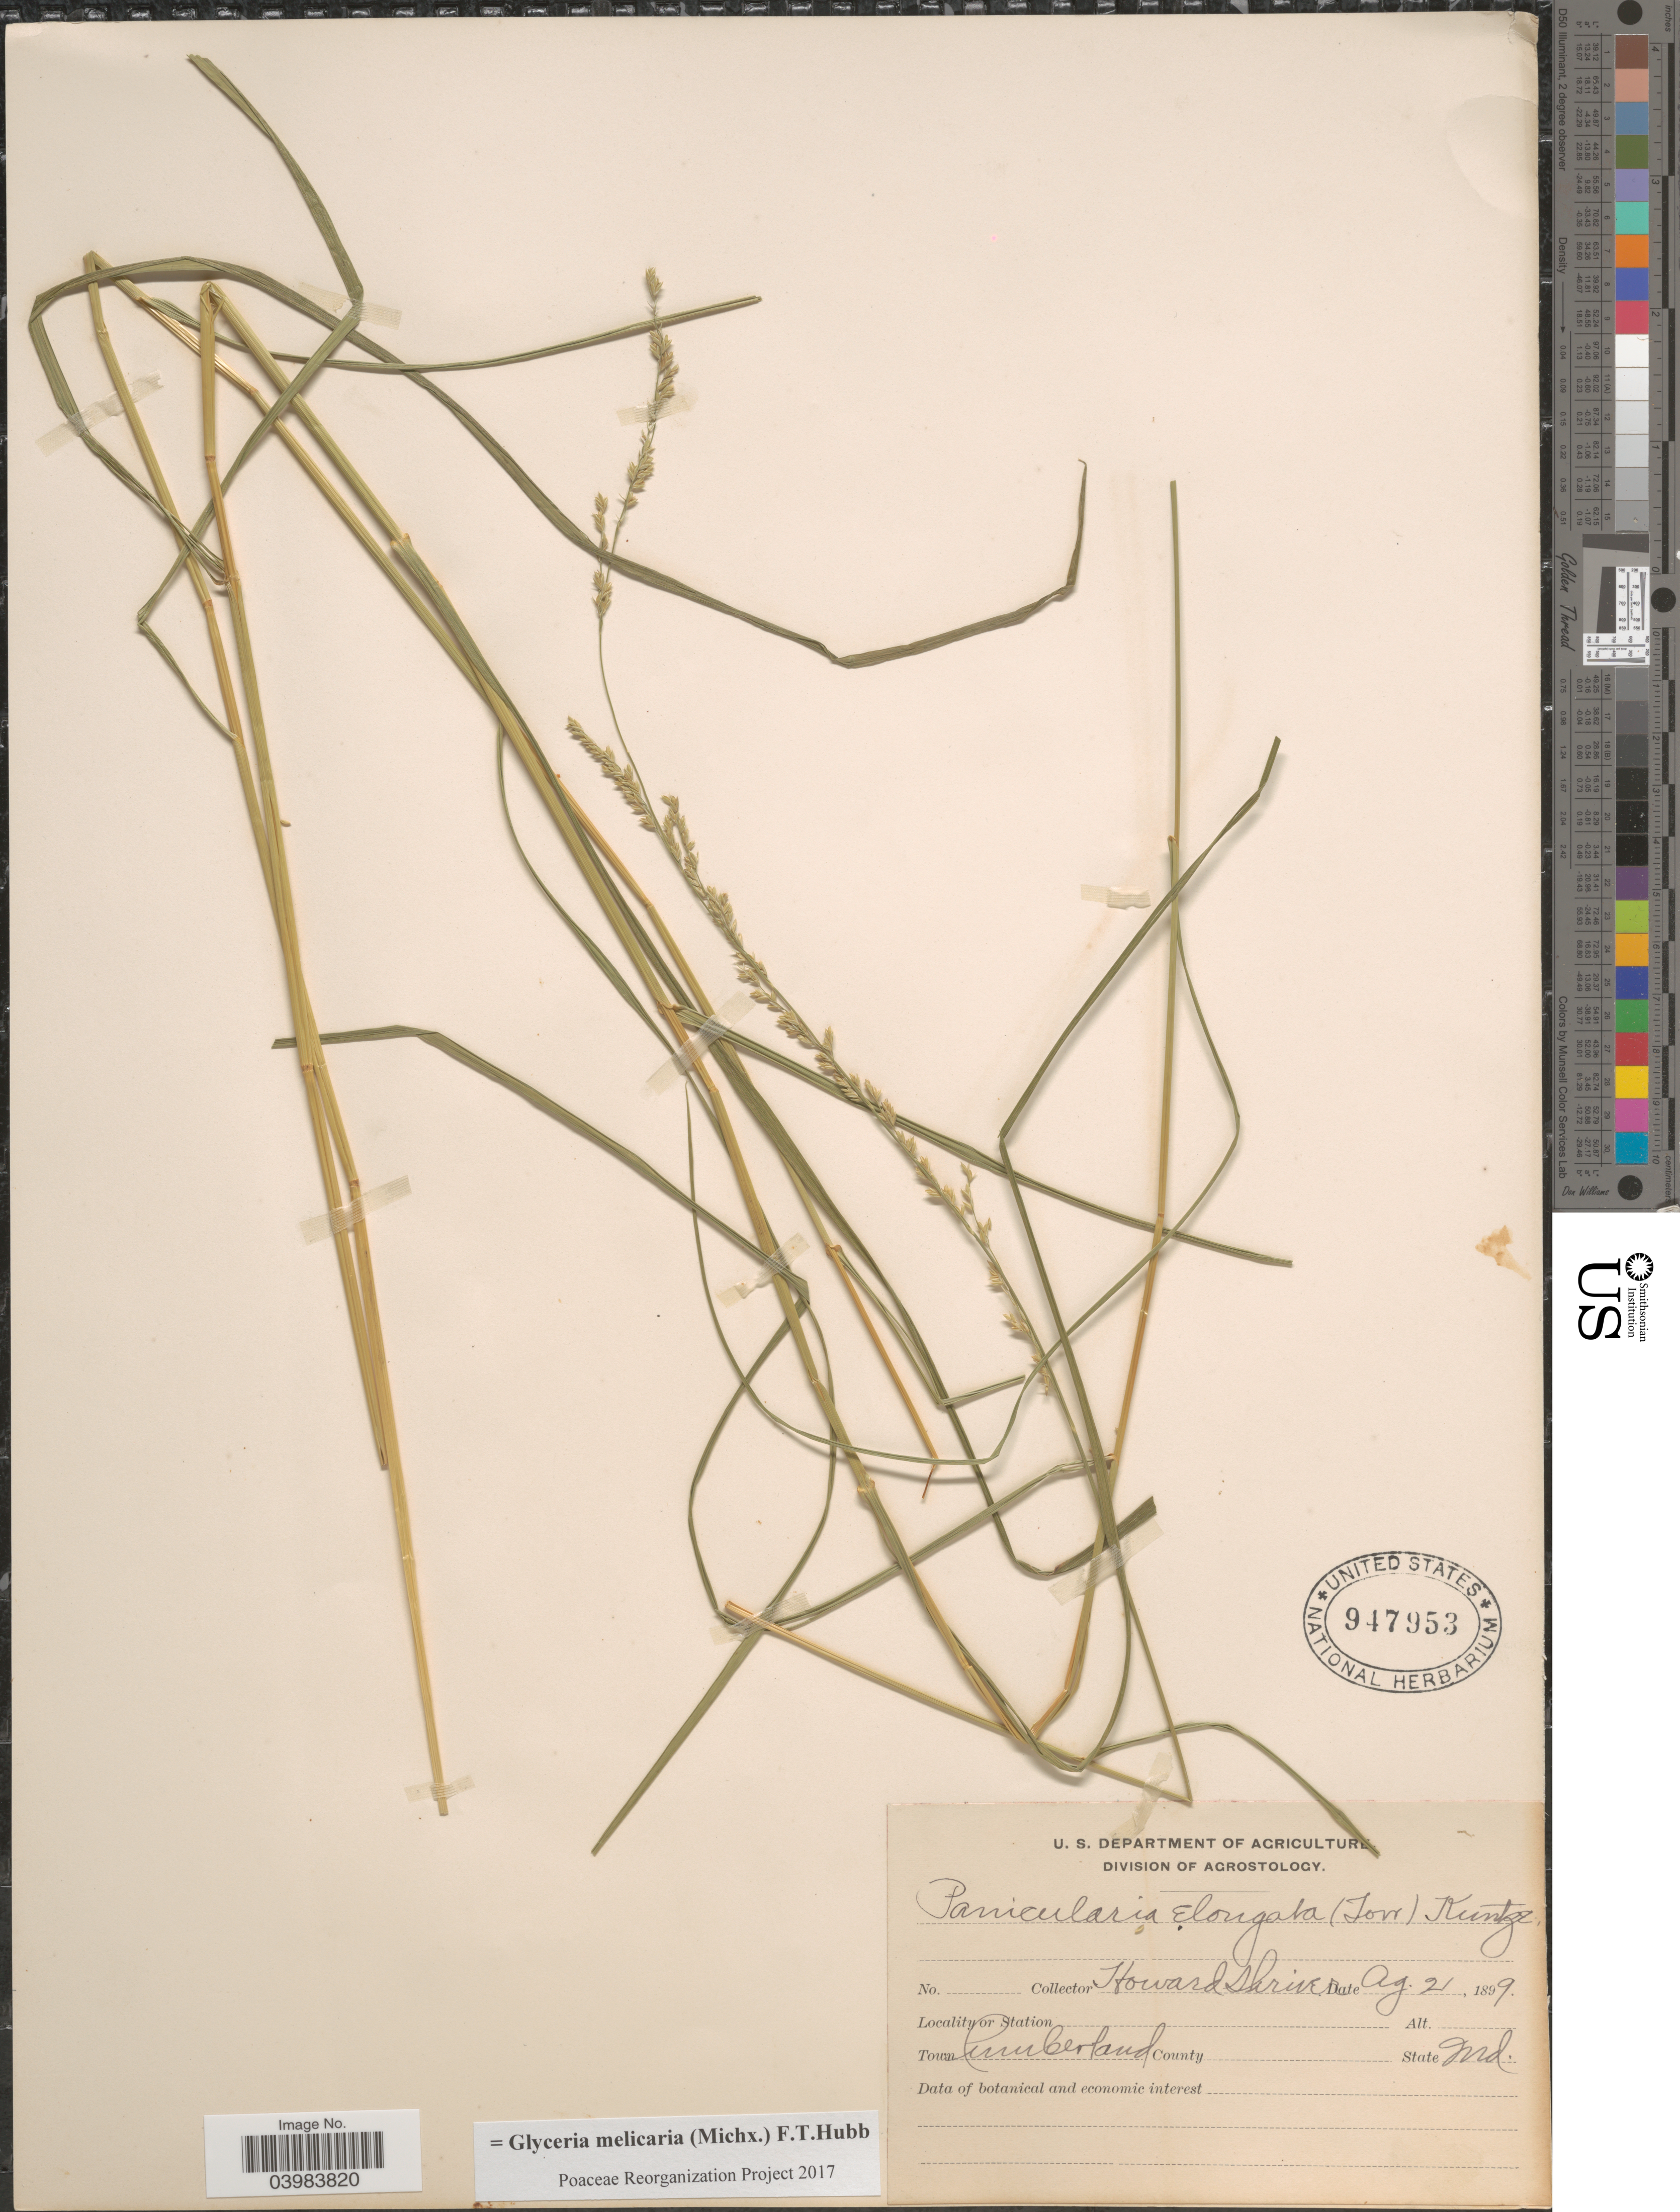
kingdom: Plantae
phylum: Tracheophyta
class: Liliopsida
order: Poales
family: Poaceae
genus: Glyceria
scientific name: Glyceria melicaria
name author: (Michx.) F.T. Hubb.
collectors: H. Shriver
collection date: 1899-08-21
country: United States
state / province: Maryland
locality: Town Cumberland.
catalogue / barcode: US 947953